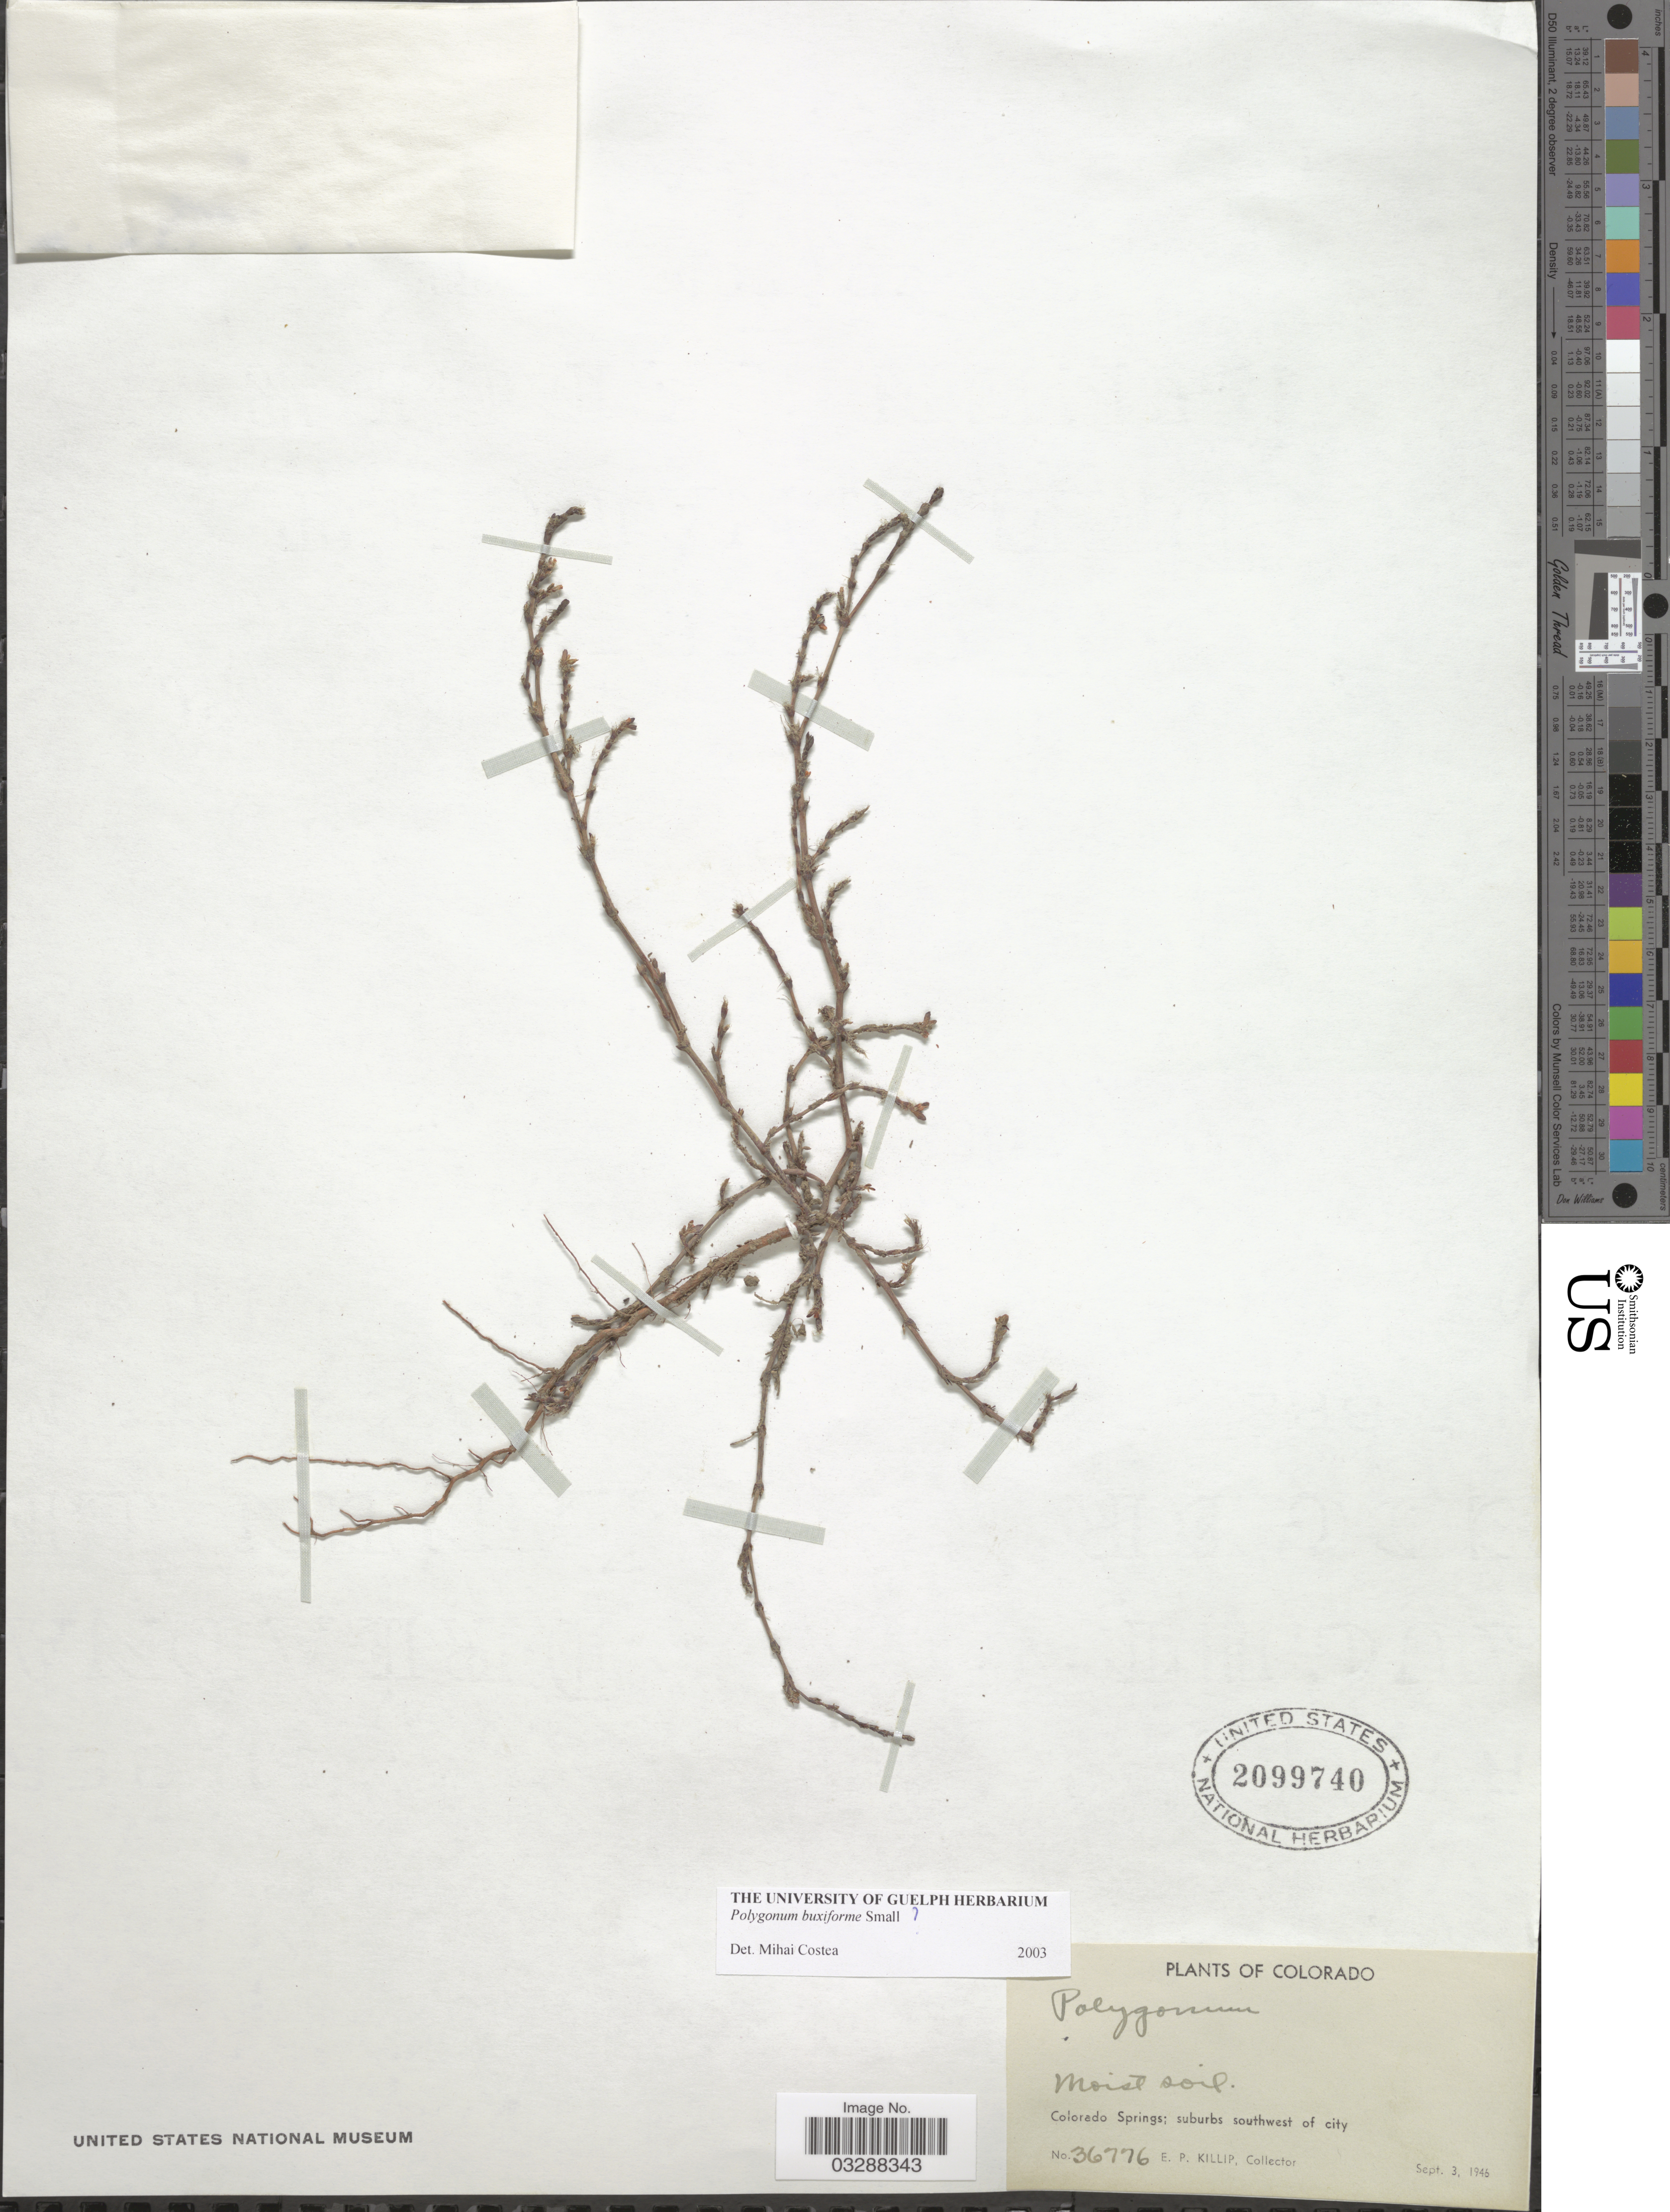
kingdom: Plantae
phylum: Tracheophyta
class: Magnoliopsida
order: Caryophyllales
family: Polygonaceae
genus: Polygonum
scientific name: Polygonum buxiforme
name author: Small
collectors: E. P. Killip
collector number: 36776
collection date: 1946-09-03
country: United States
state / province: Colorado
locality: Colorado Springs; suburbs southwest of city.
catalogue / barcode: US 2099740